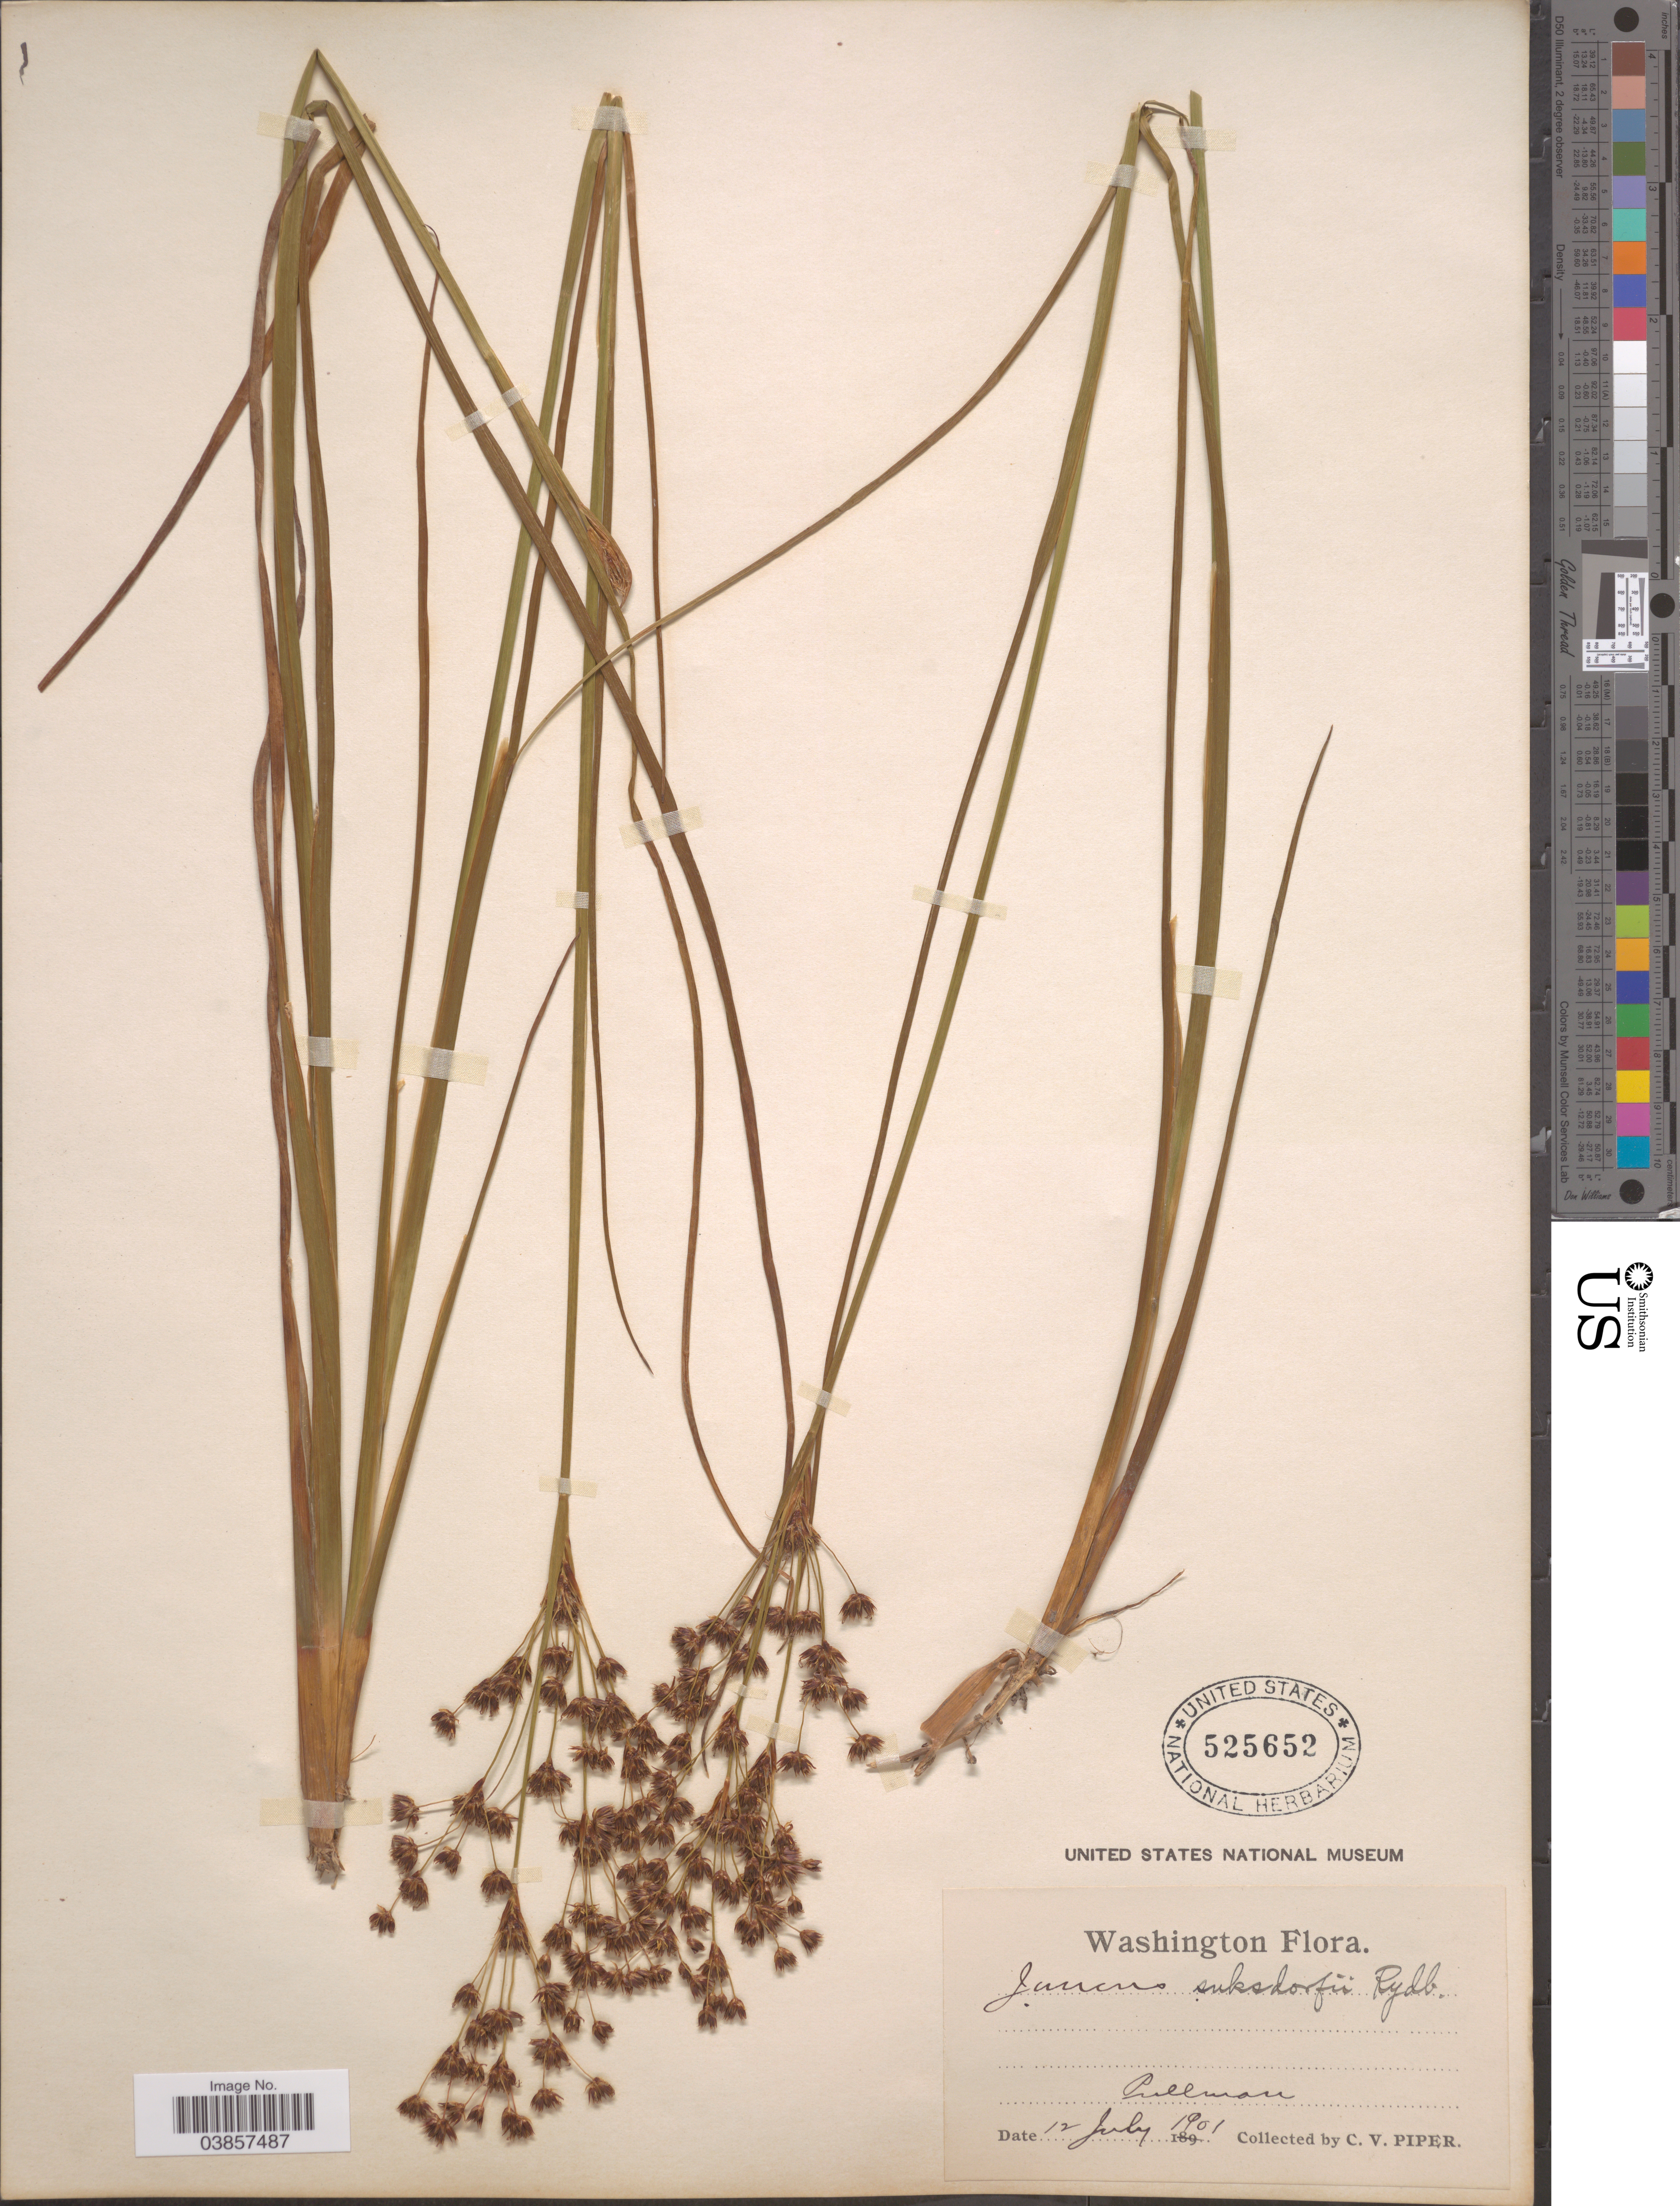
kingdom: Plantae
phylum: Tracheophyta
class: Liliopsida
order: Poales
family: Juncaceae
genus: Juncus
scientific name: Juncus suksdorfii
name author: Rydb.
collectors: C. V. Piper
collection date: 1901-07-12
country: United States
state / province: Washington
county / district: Whitman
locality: Pullman.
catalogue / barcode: US 525652